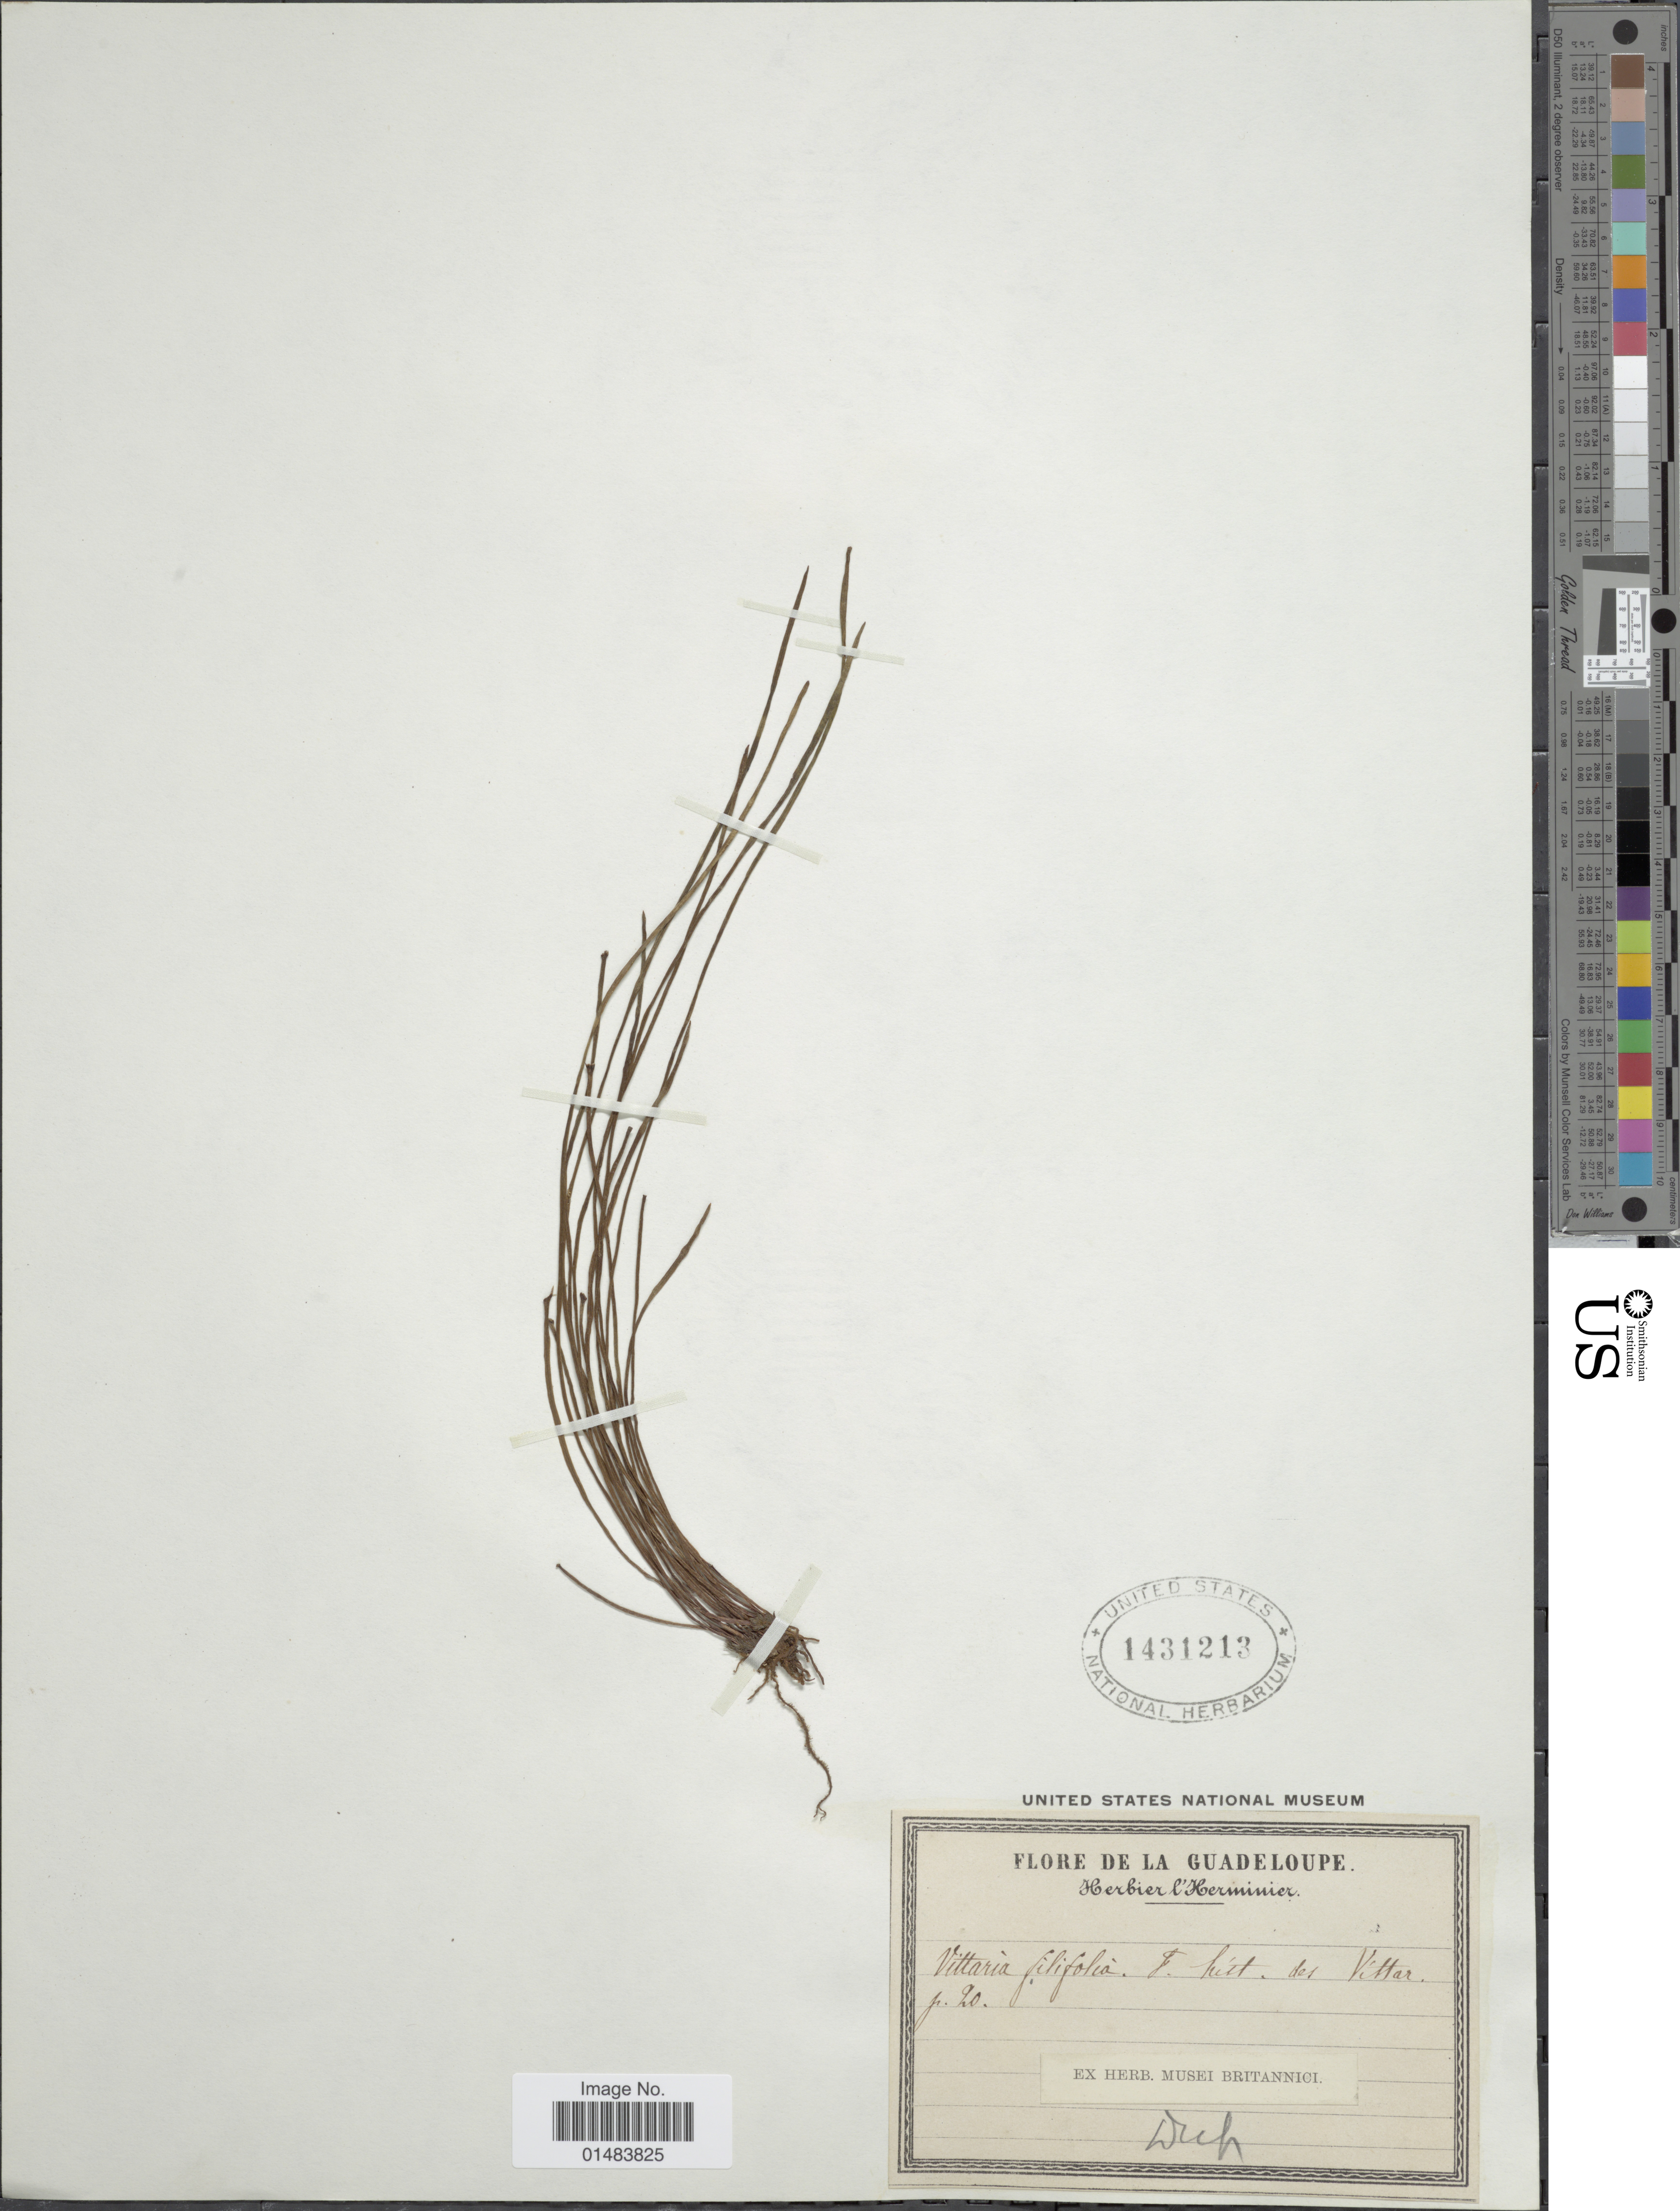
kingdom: Plantae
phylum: Tracheophyta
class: Polypodiopsida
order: Polypodiales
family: Pteridaceae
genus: Vittaria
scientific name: Vittaria graminifolia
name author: Kaulf.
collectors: Herbier de la Guadeloupe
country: Guadeloupe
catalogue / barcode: US 1431213